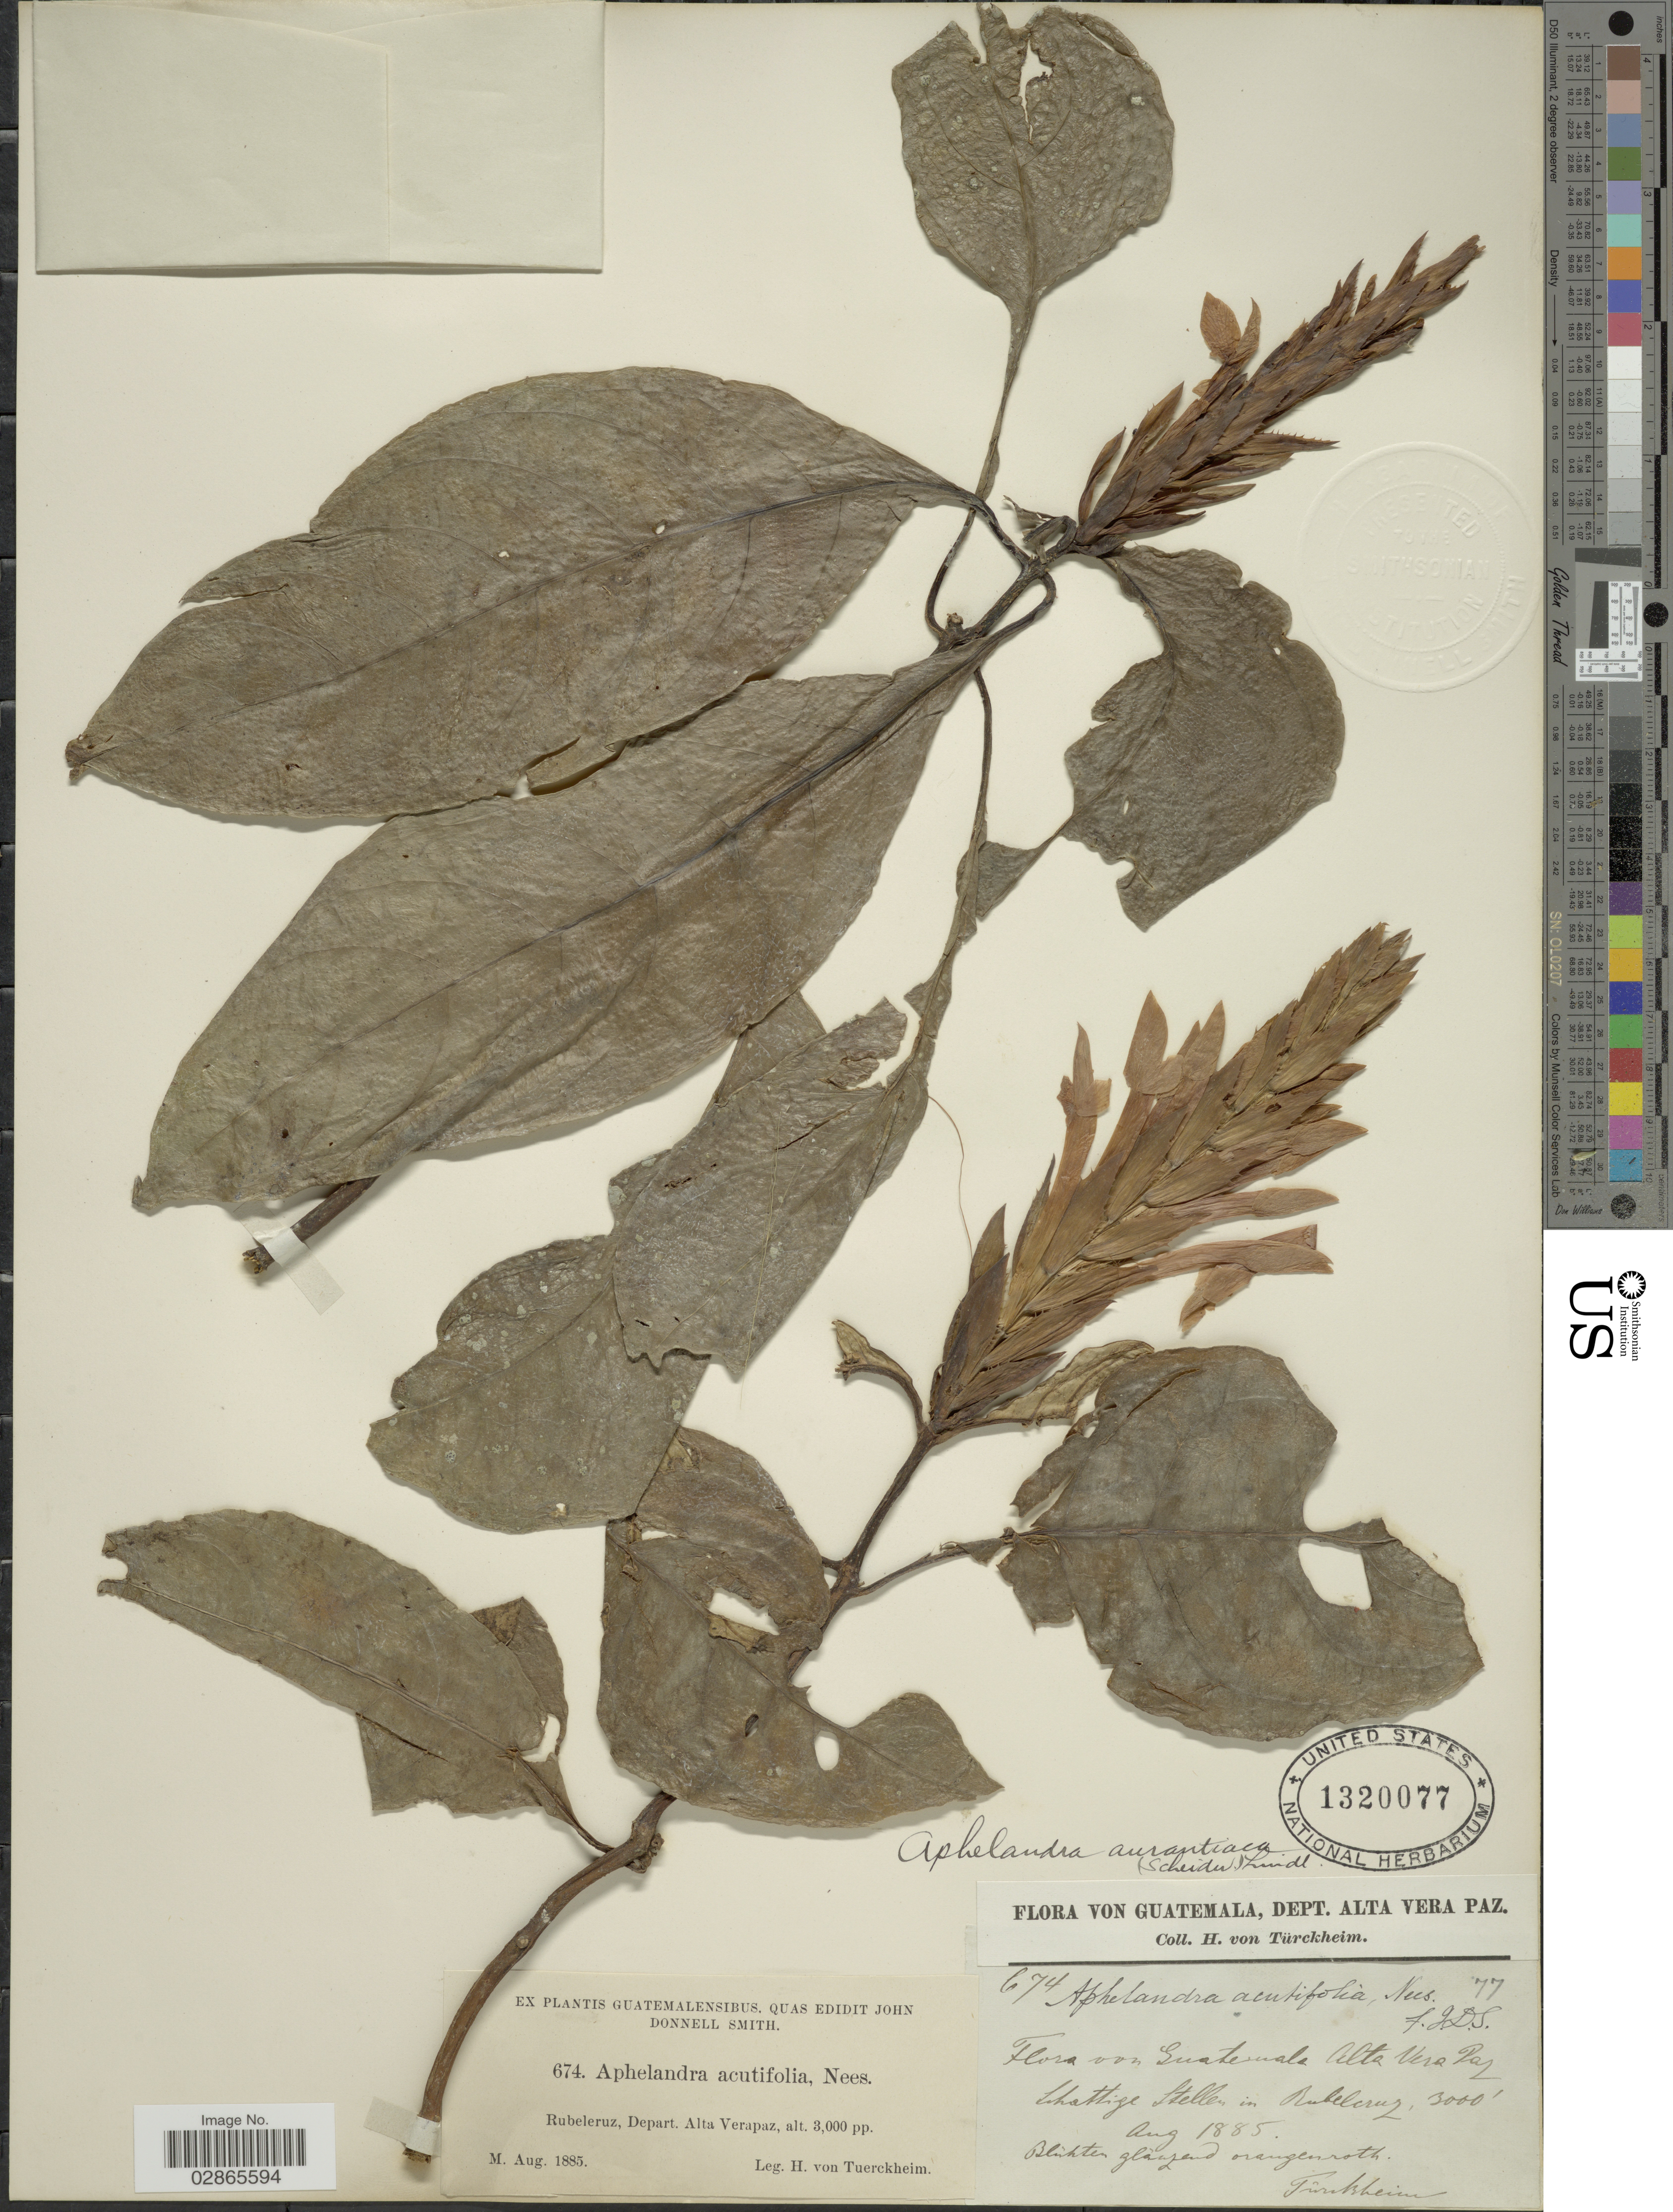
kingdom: Plantae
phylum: Tracheophyta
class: Magnoliopsida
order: Lamiales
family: Acanthaceae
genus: Aphelandra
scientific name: Aphelandra aurantiaca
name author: (Scheidw.) Lindl.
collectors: H. von Türckheim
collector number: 674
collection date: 1885-08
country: Guatemala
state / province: Alta Verapaz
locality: Rubeleruz, Depart. Alta Verapaz.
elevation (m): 914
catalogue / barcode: US 1320077